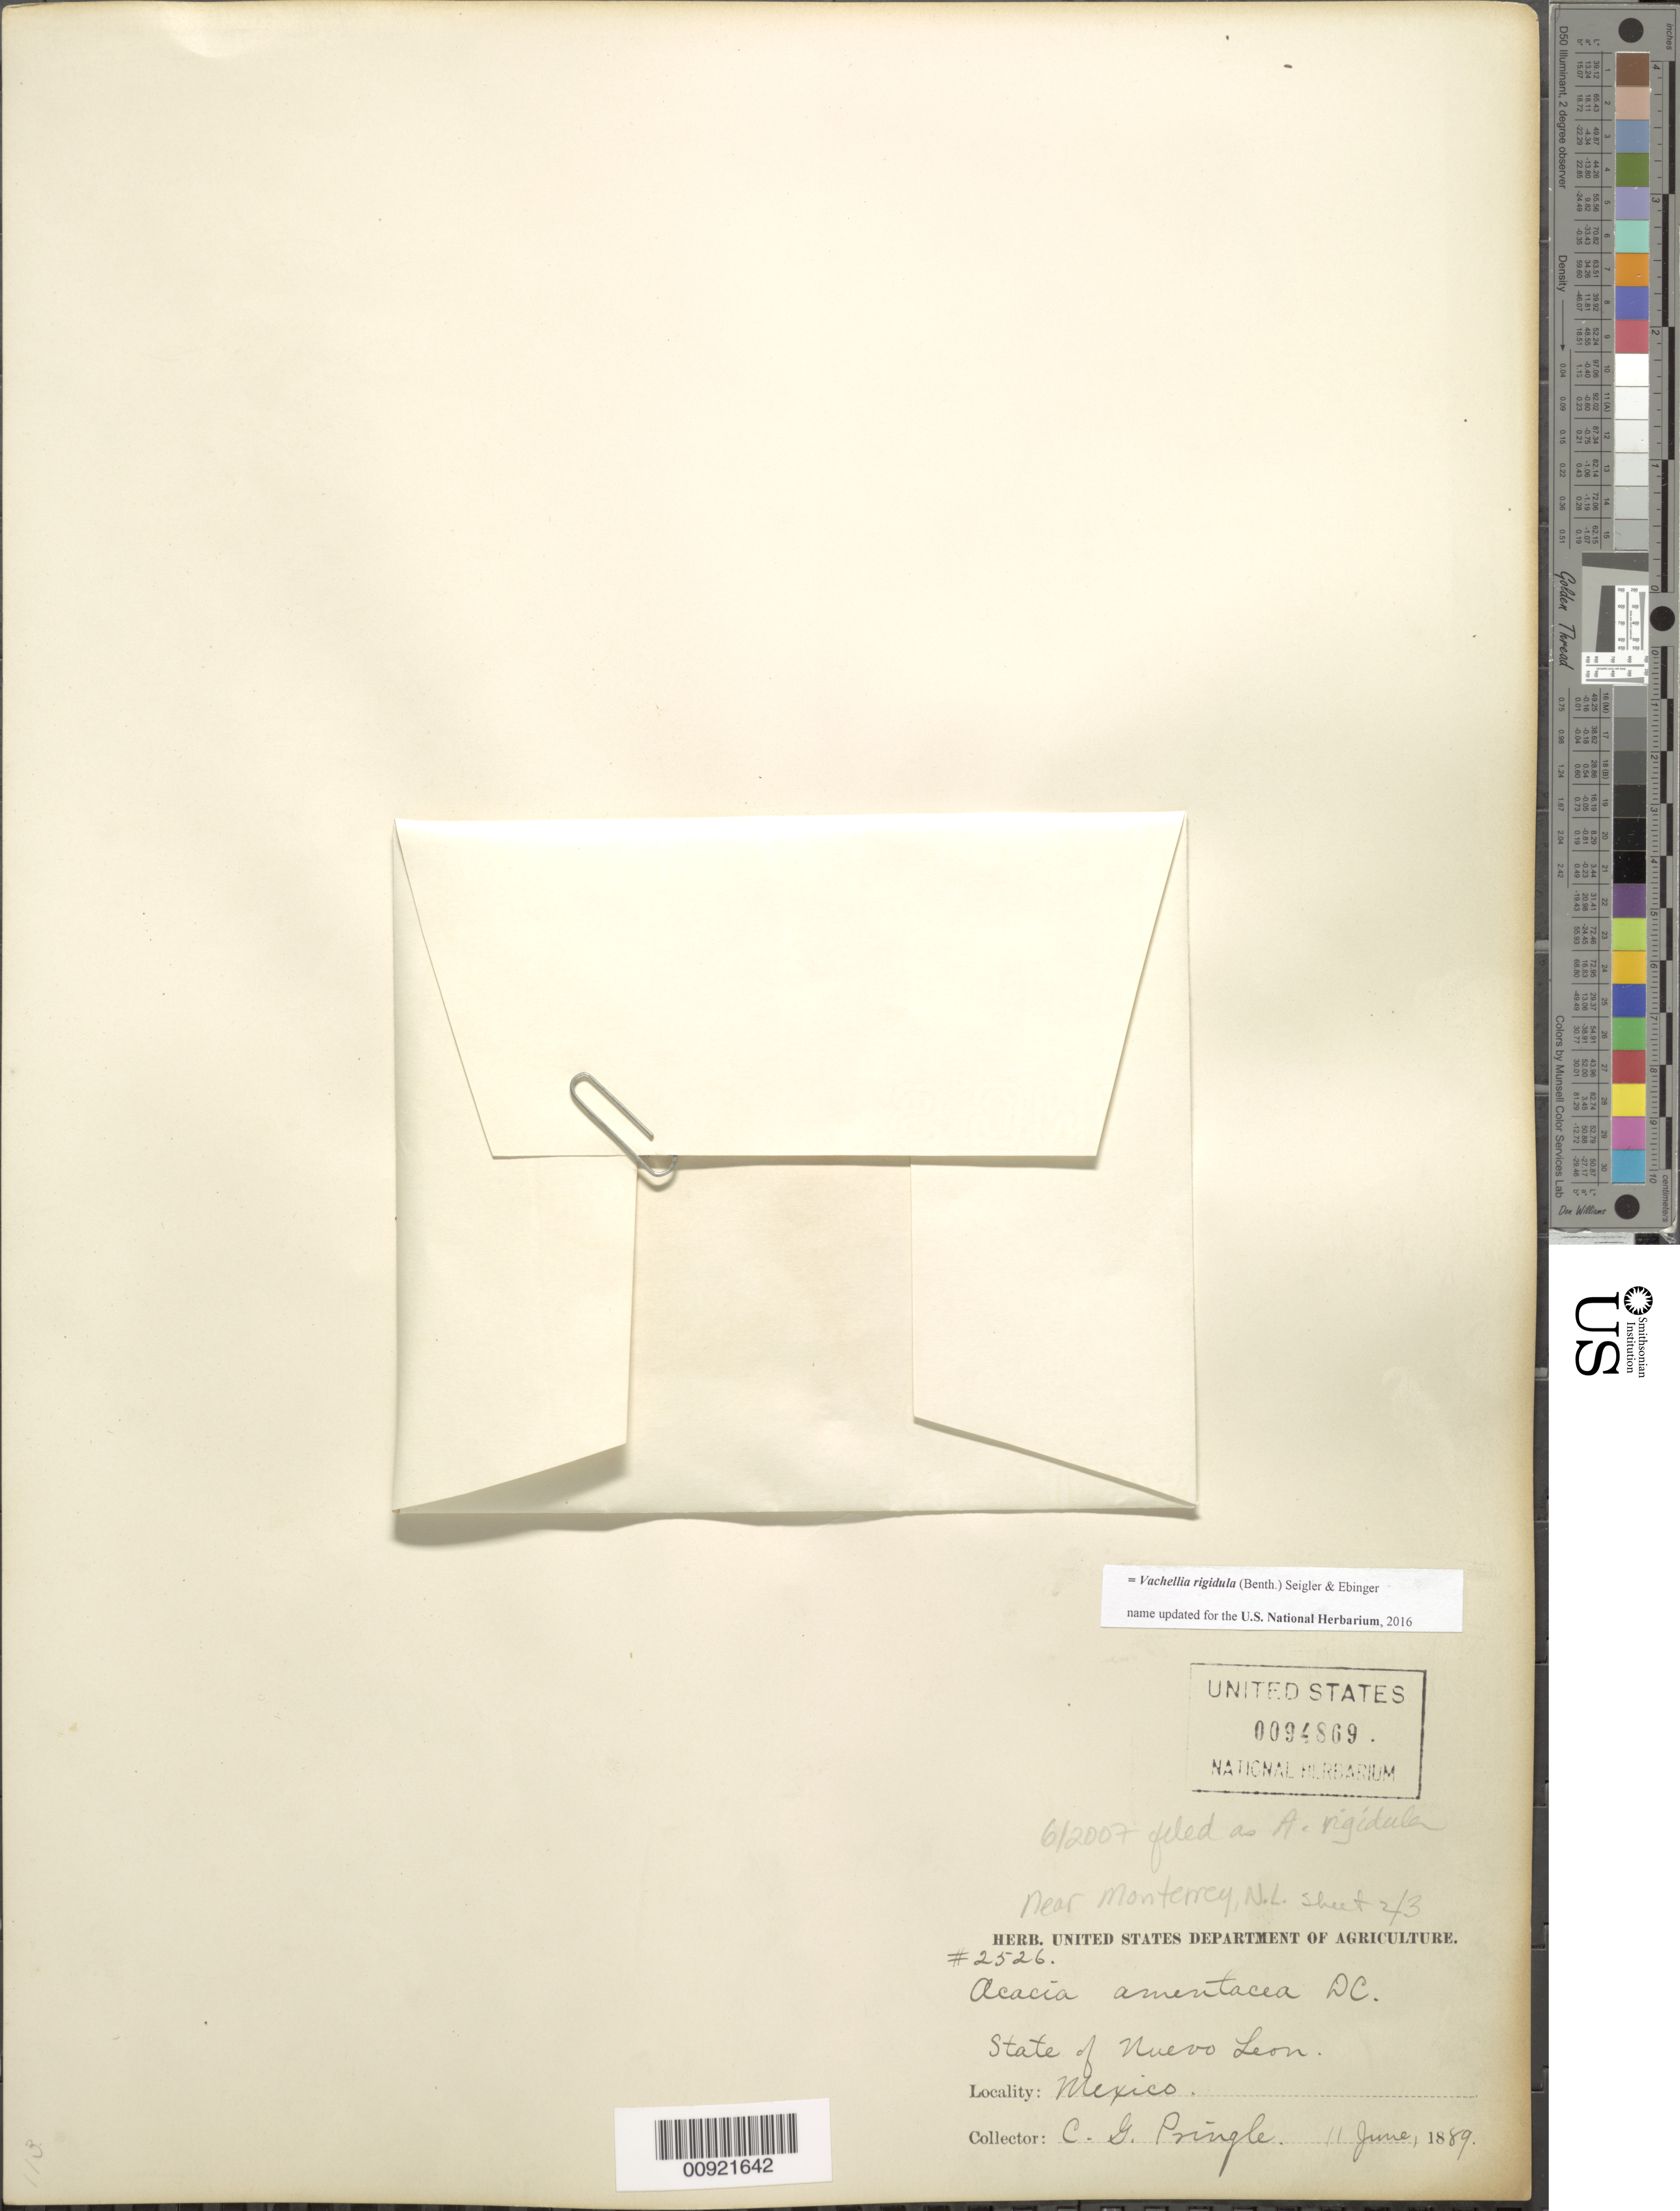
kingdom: Plantae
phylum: Tracheophyta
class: Magnoliopsida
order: Fabales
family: Fabaceae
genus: Vachellia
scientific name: Vachellia rigidula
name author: (Benth.) Seigler & Ebinger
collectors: C. G. Pringle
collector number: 2526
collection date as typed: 11 Jun 1889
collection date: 1889-06-11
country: Mexico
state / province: Nuevo León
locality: Near Monterrey, State of Nuevo León.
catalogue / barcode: US 94869